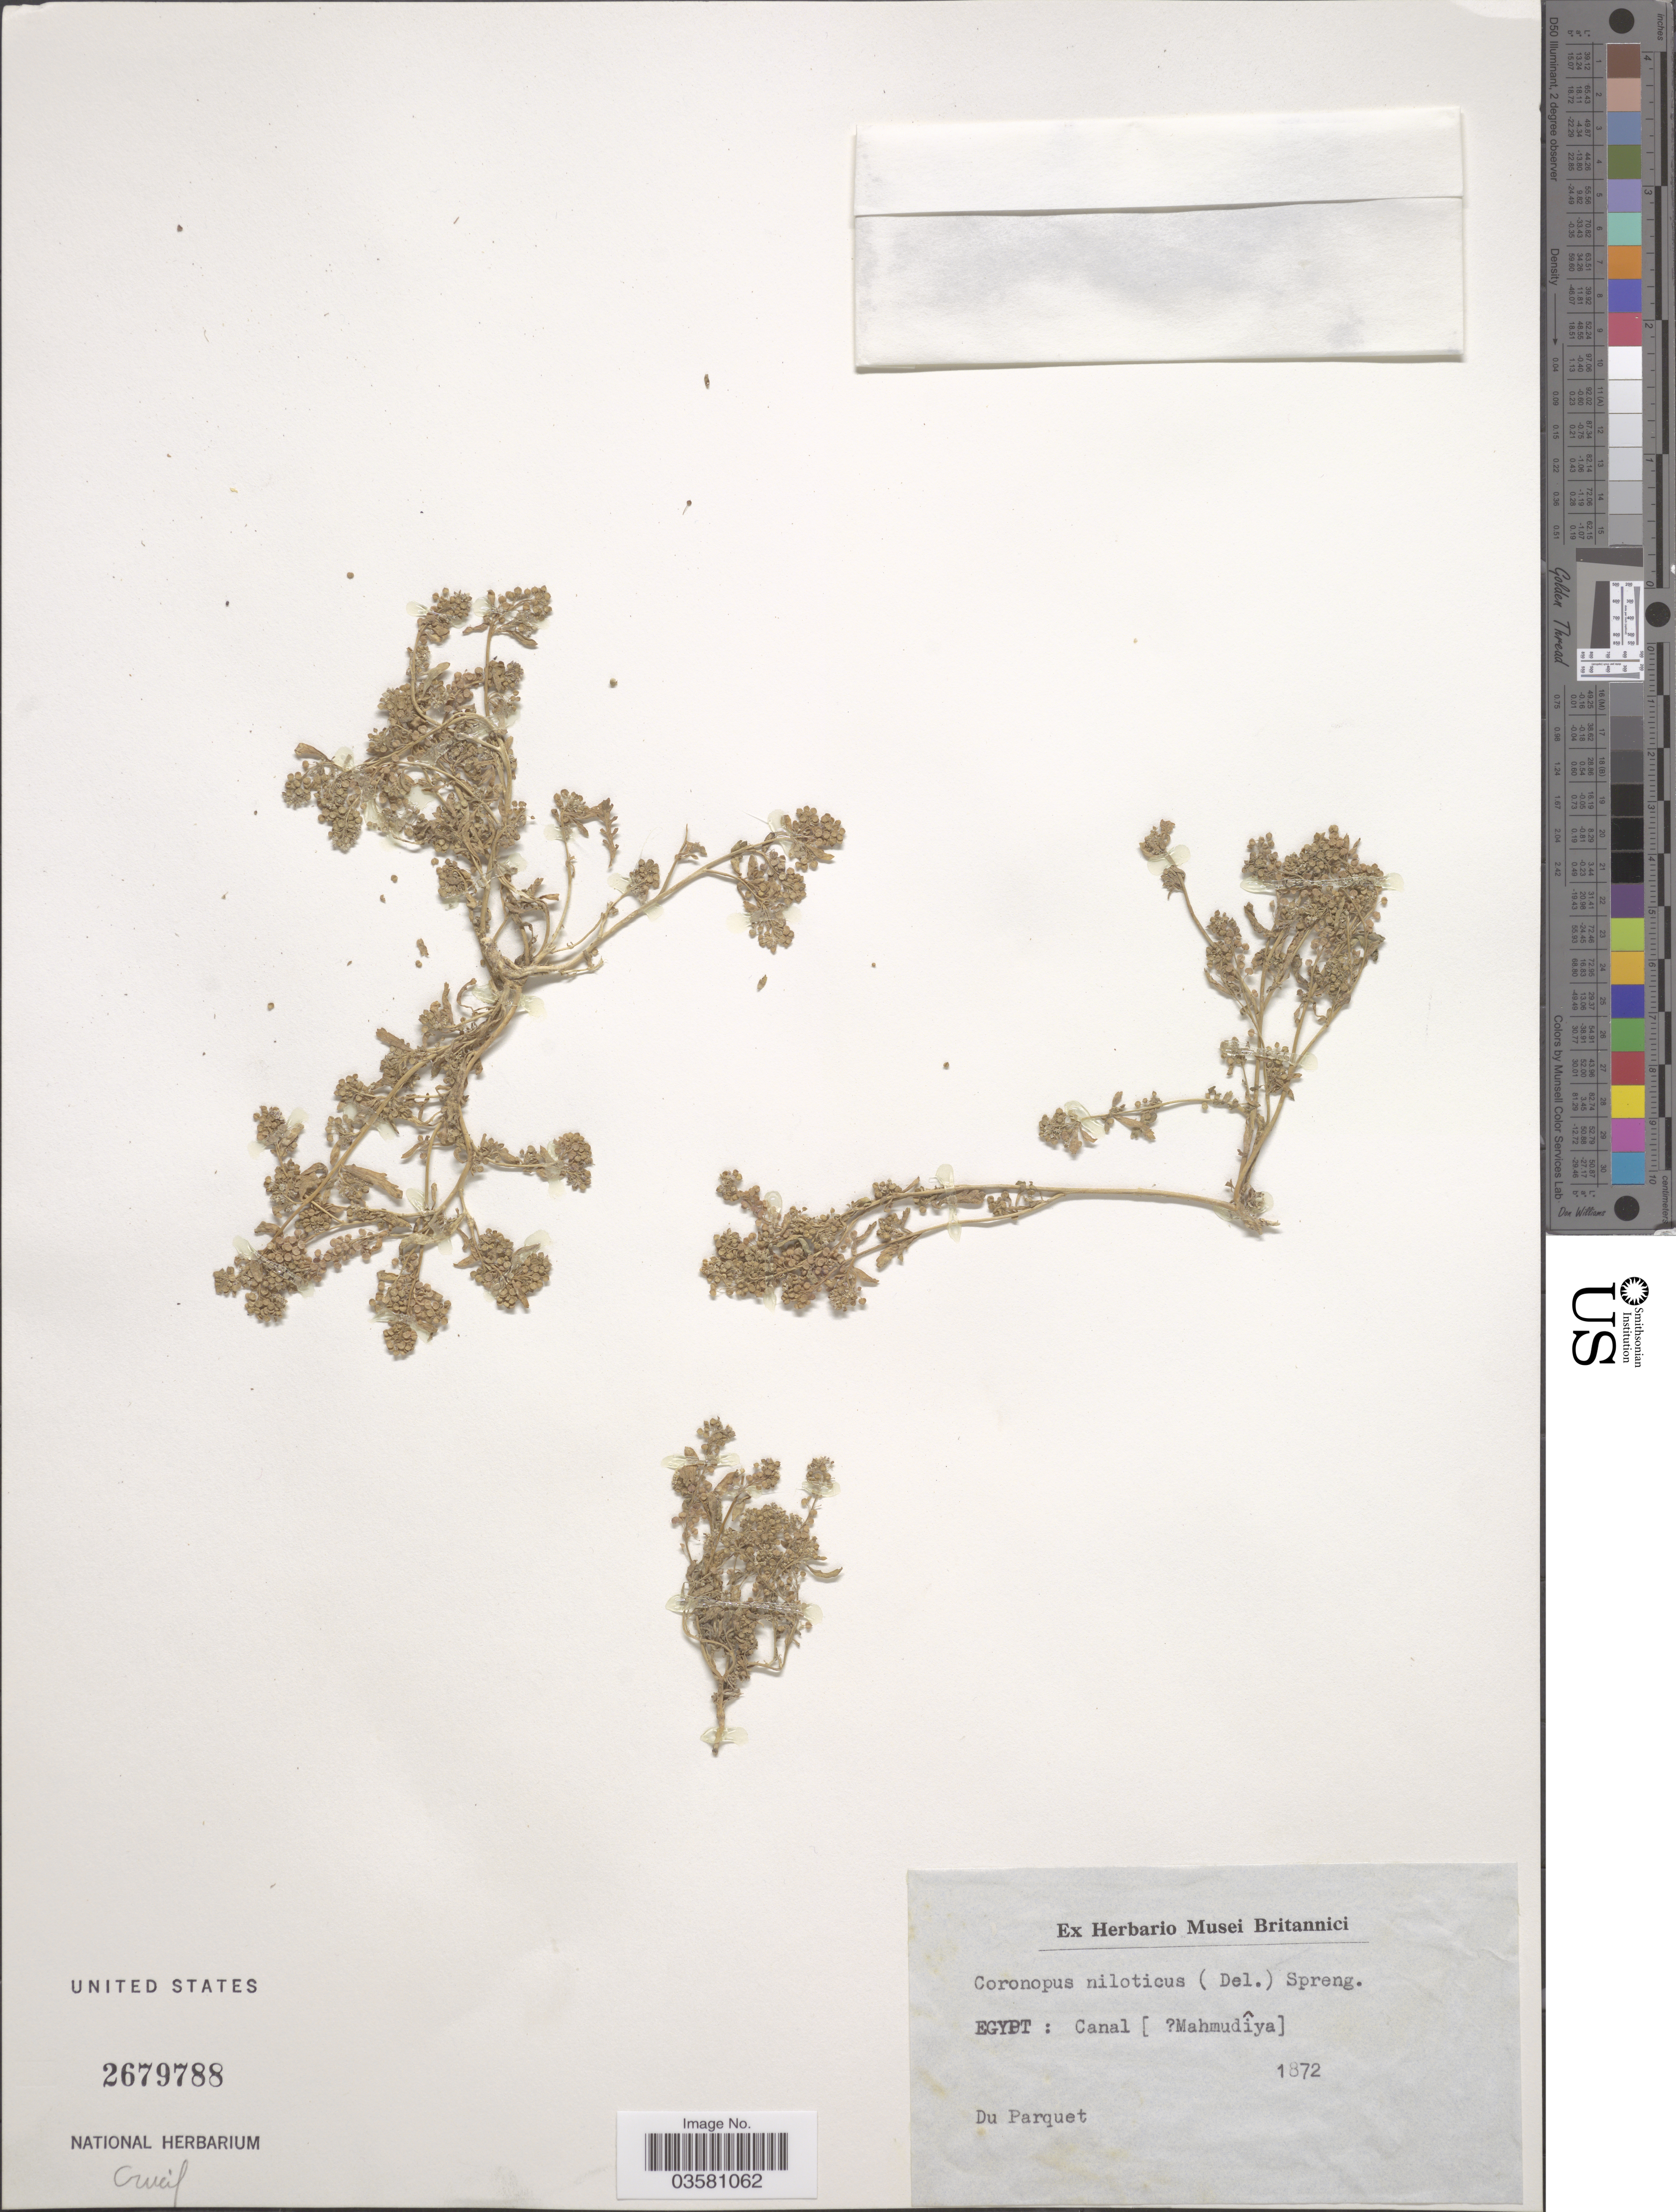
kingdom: Plantae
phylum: Tracheophyta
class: Magnoliopsida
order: Brassicales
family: Brassicaceae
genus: Lepidium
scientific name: Lepidium niloticum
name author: (Delile) Sieber ex Steud.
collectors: Du Parquet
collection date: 1872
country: Egypt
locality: Canal [ [unsure placement]Mahmudîya].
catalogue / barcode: US 2679788